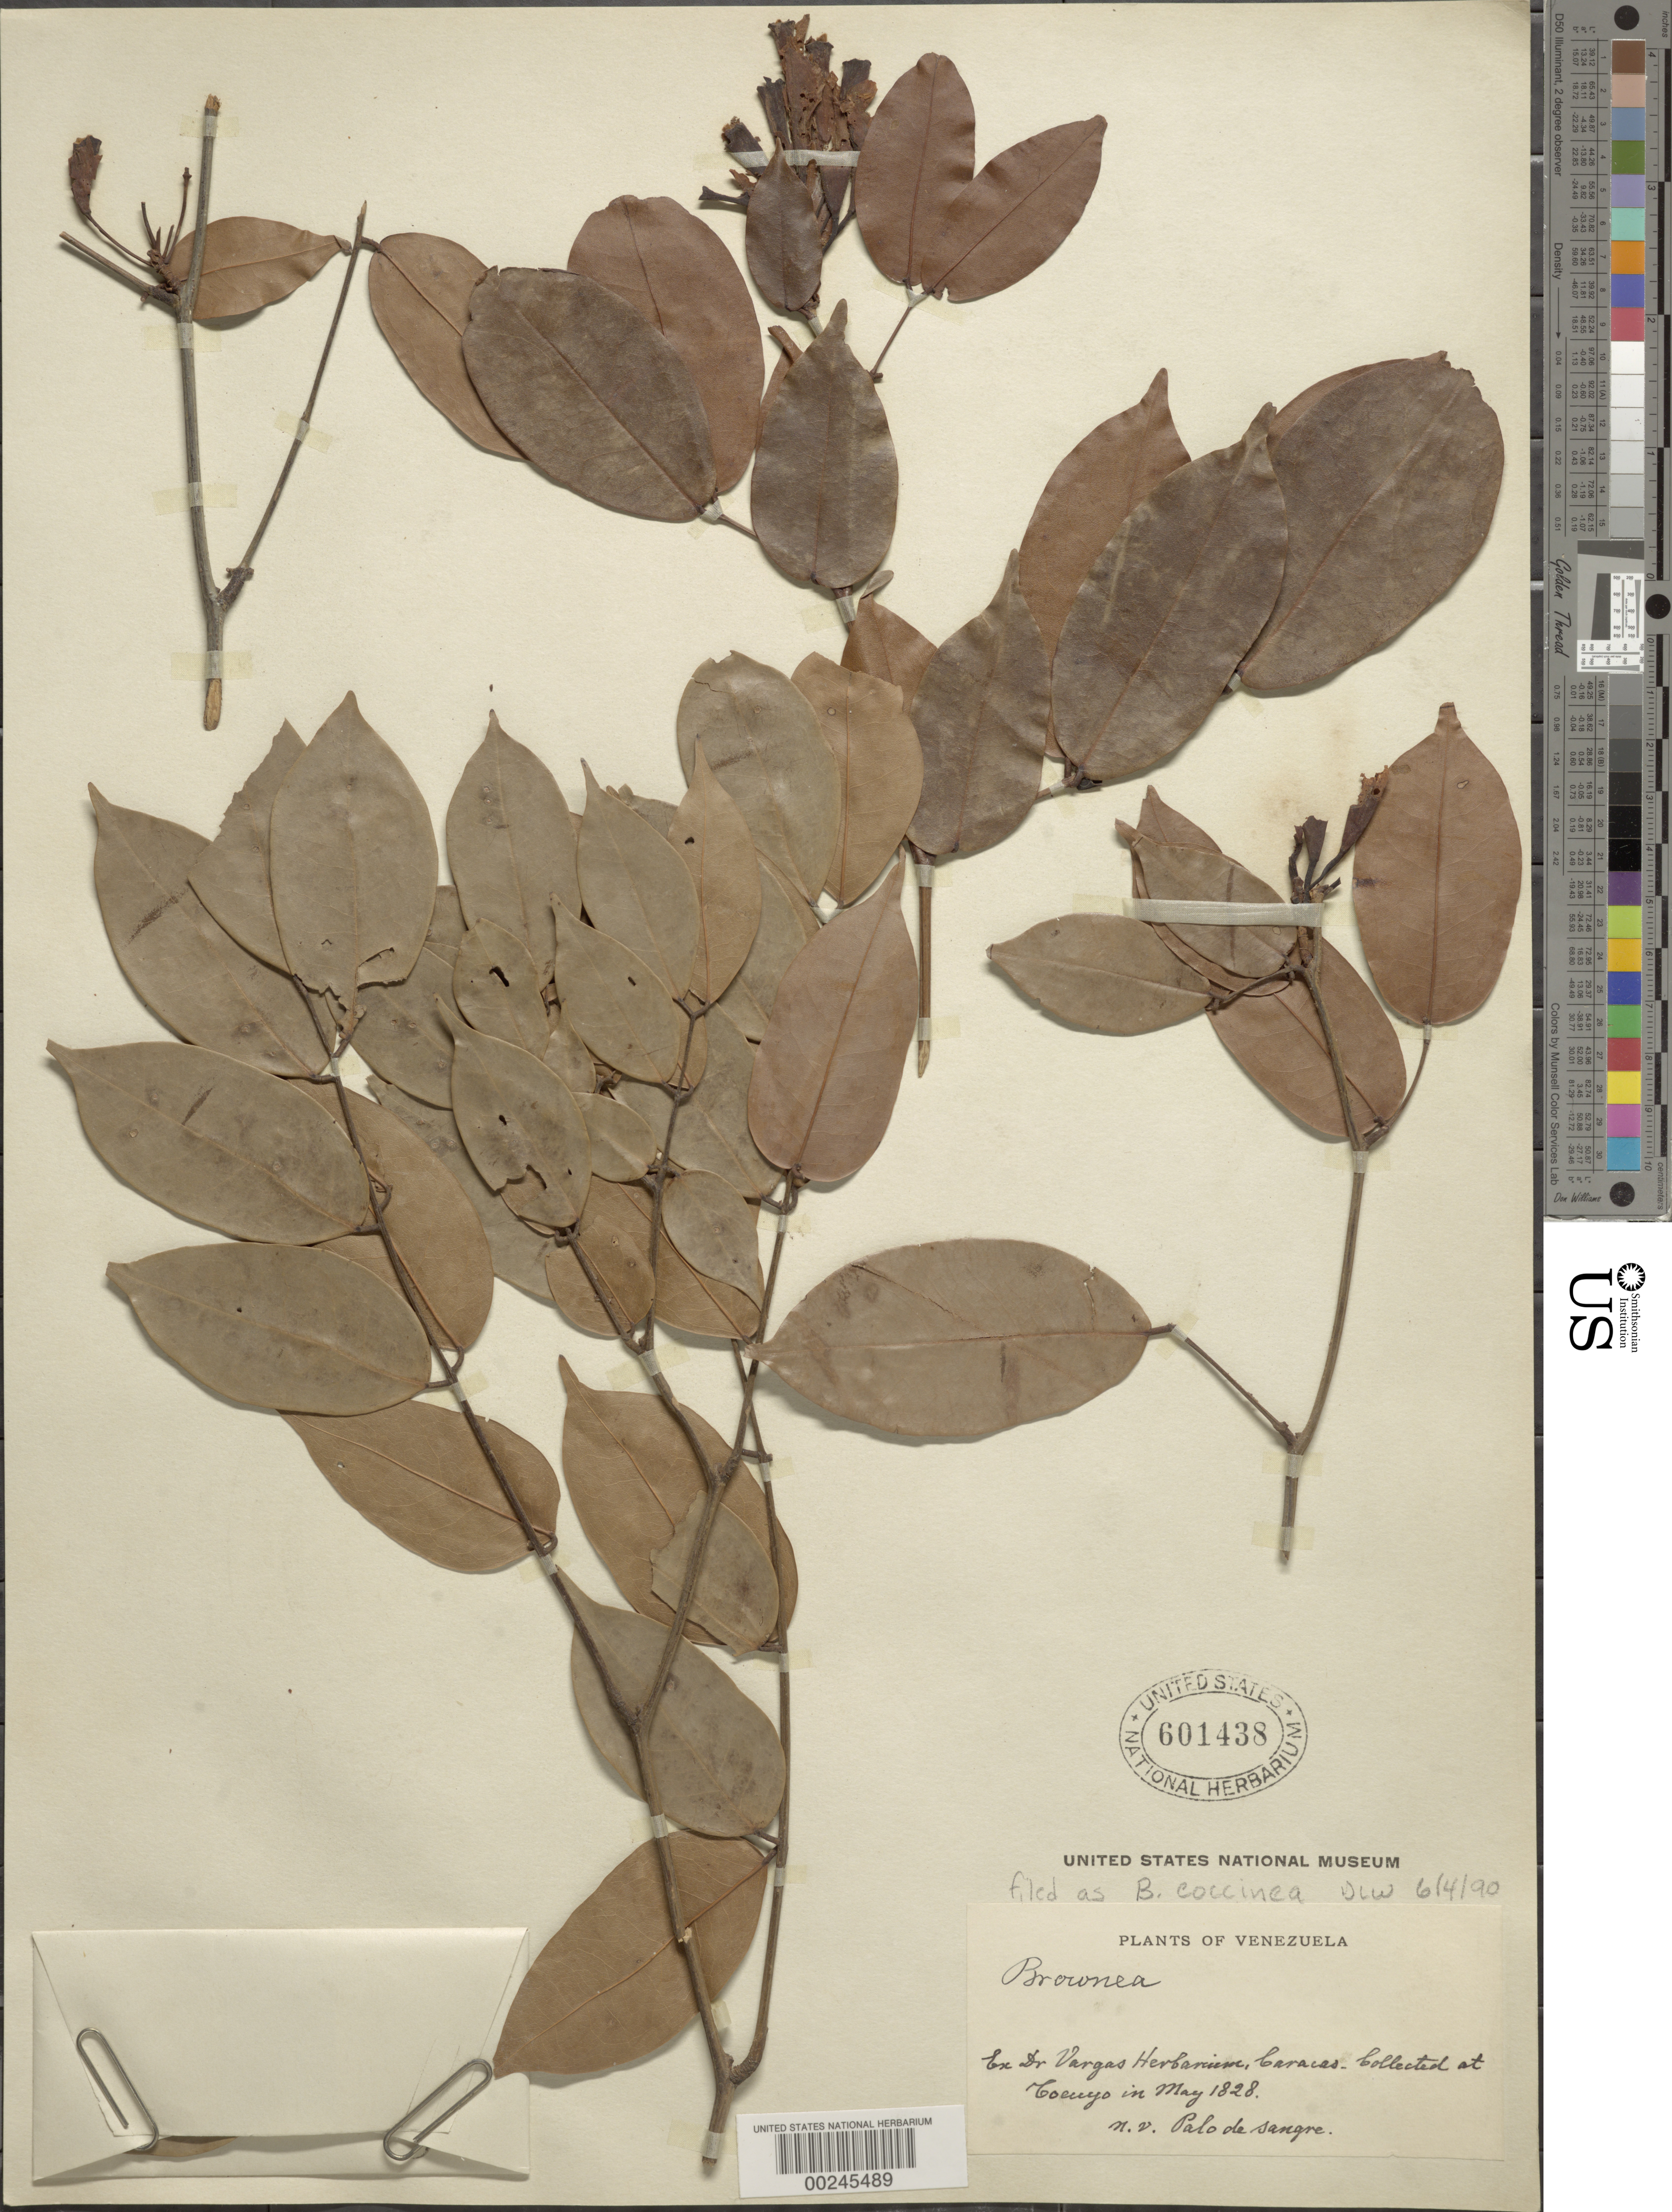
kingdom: Plantae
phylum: Tracheophyta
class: Magnoliopsida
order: Fabales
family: Fabaceae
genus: Brownea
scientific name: Brownea coccinea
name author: Jacq.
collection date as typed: May 1828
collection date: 1828-05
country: Venezuela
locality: Cocuyo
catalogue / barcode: US 601438